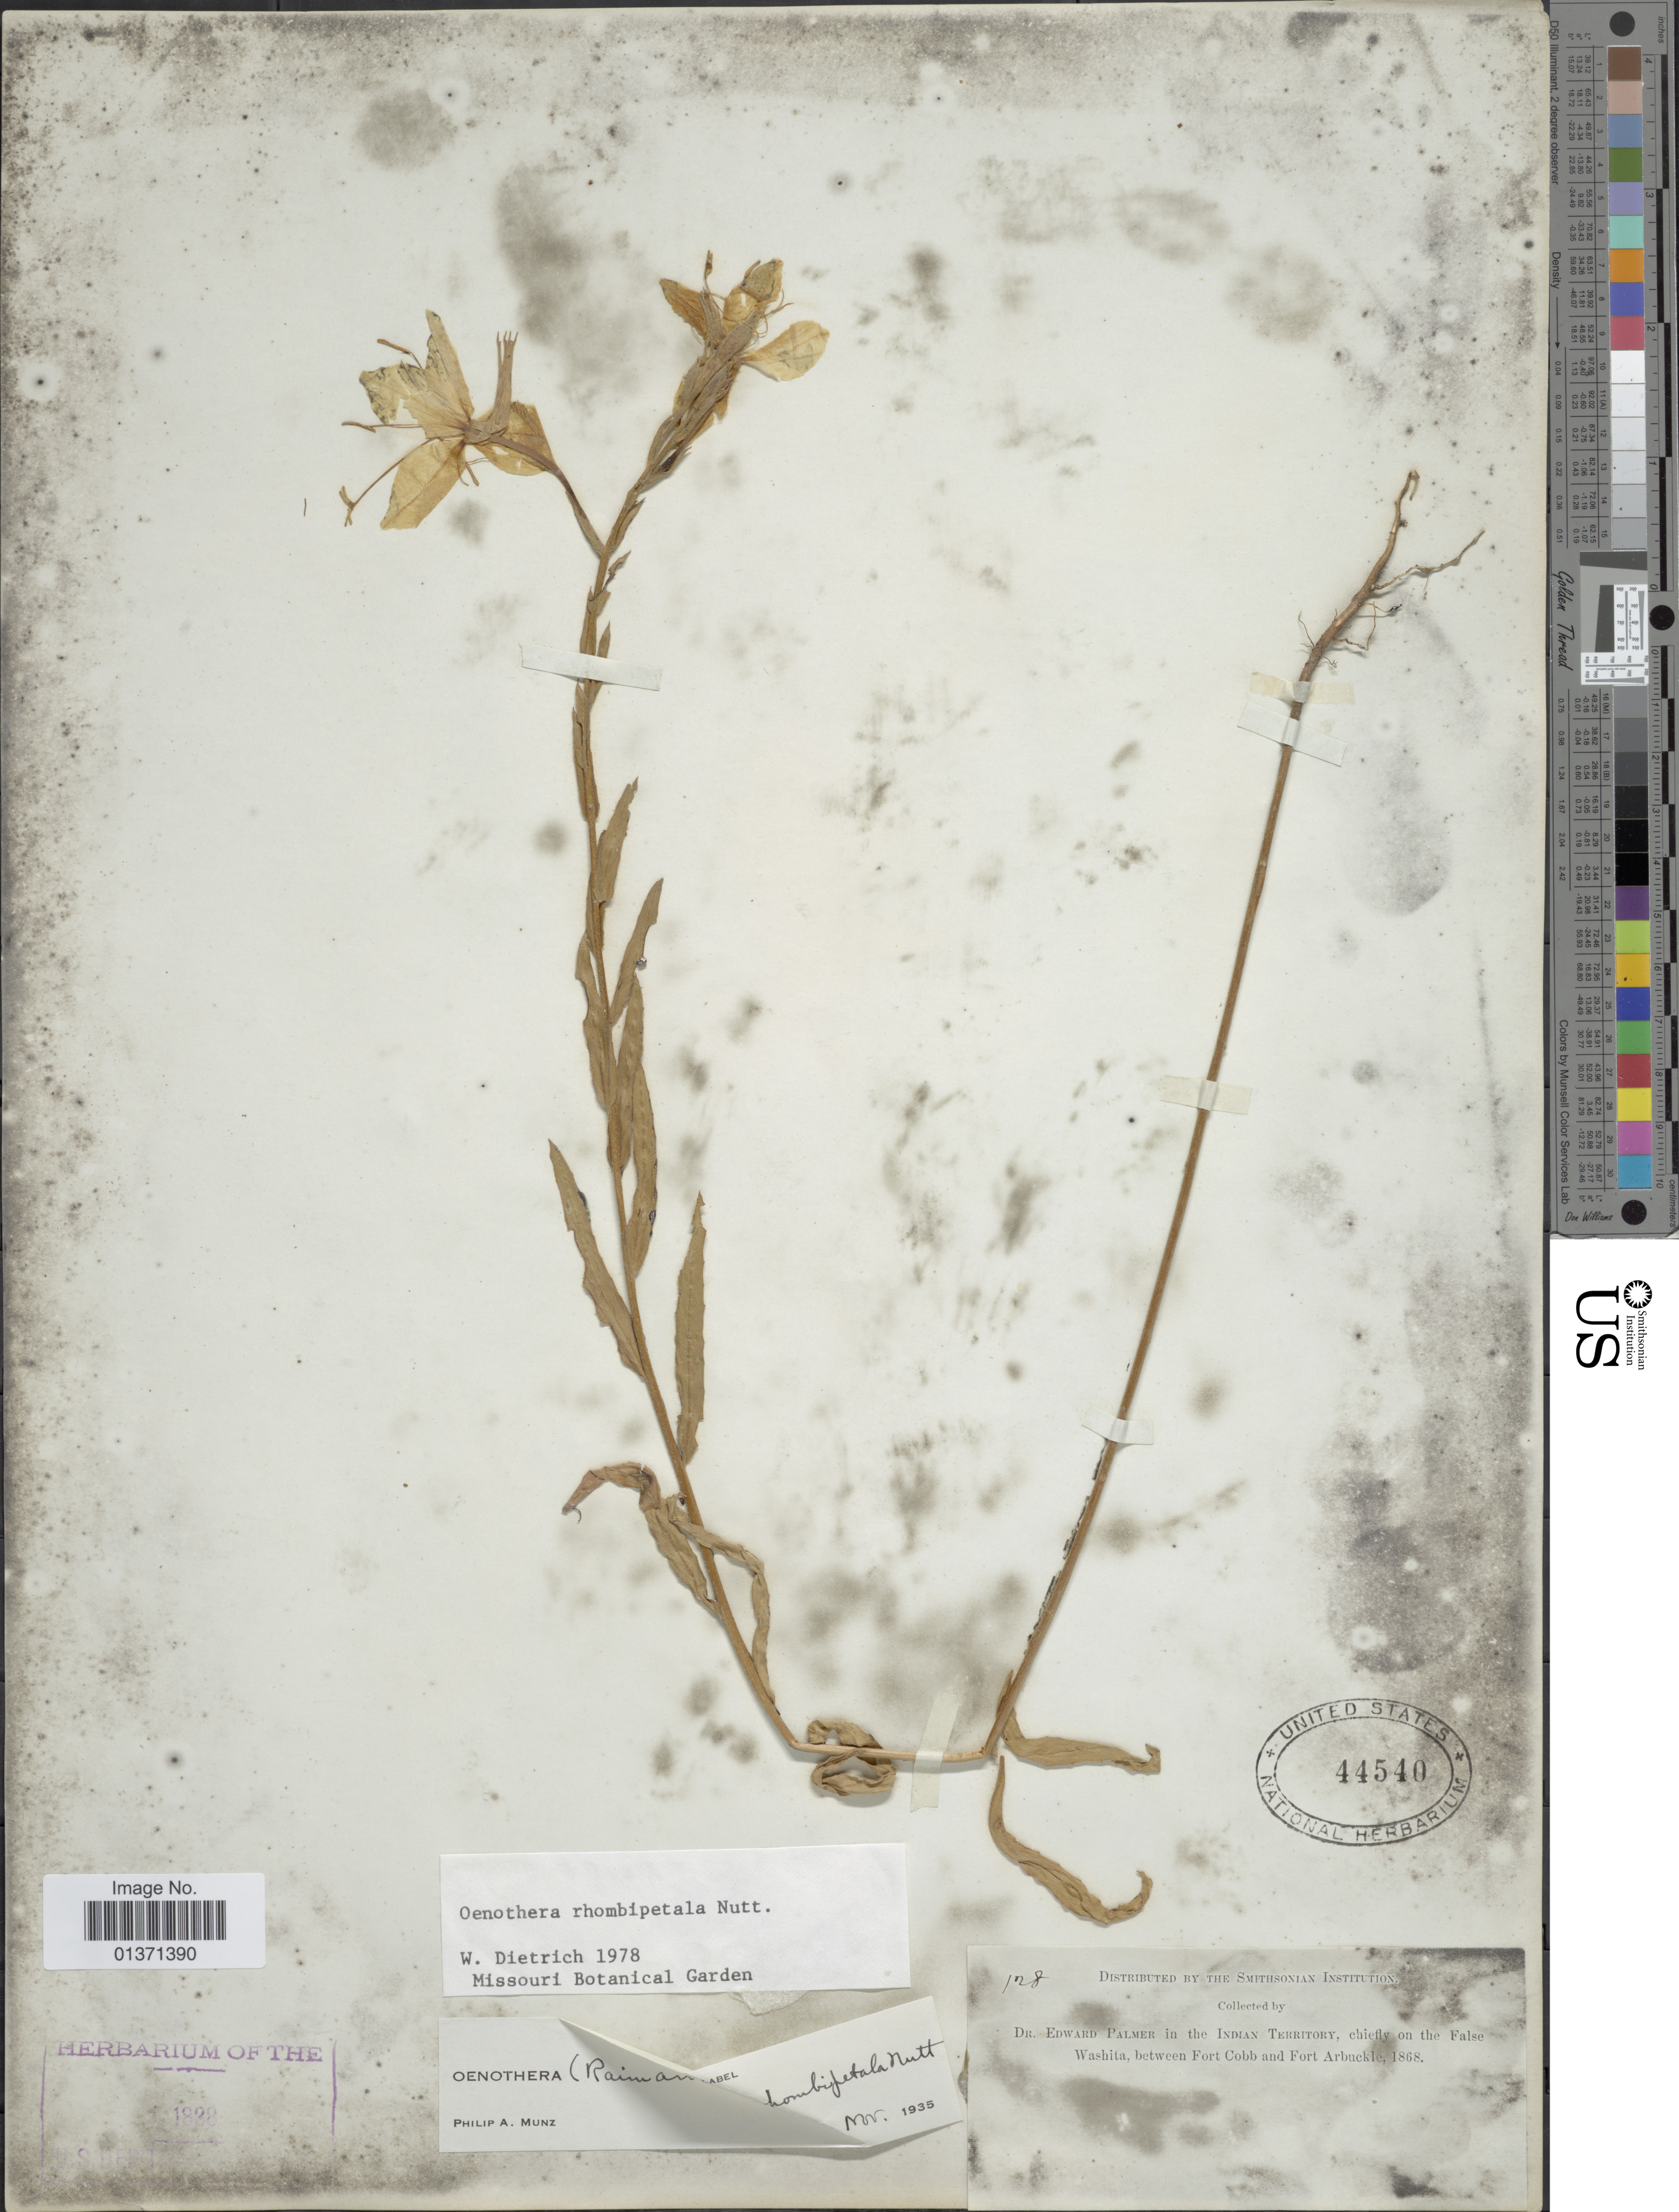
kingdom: Plantae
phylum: Tracheophyta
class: Magnoliopsida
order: Myrtales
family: Onagraceae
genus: Oenothera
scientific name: Oenothera rhombipetala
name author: Nutt. ex Torr & A. Gray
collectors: E. Palmer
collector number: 128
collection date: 1868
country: United States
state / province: Oklahoma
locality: Indian Territory, chiefly on the False Washita, between Fort Cobb and Fort Arbuckle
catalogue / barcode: US 44540